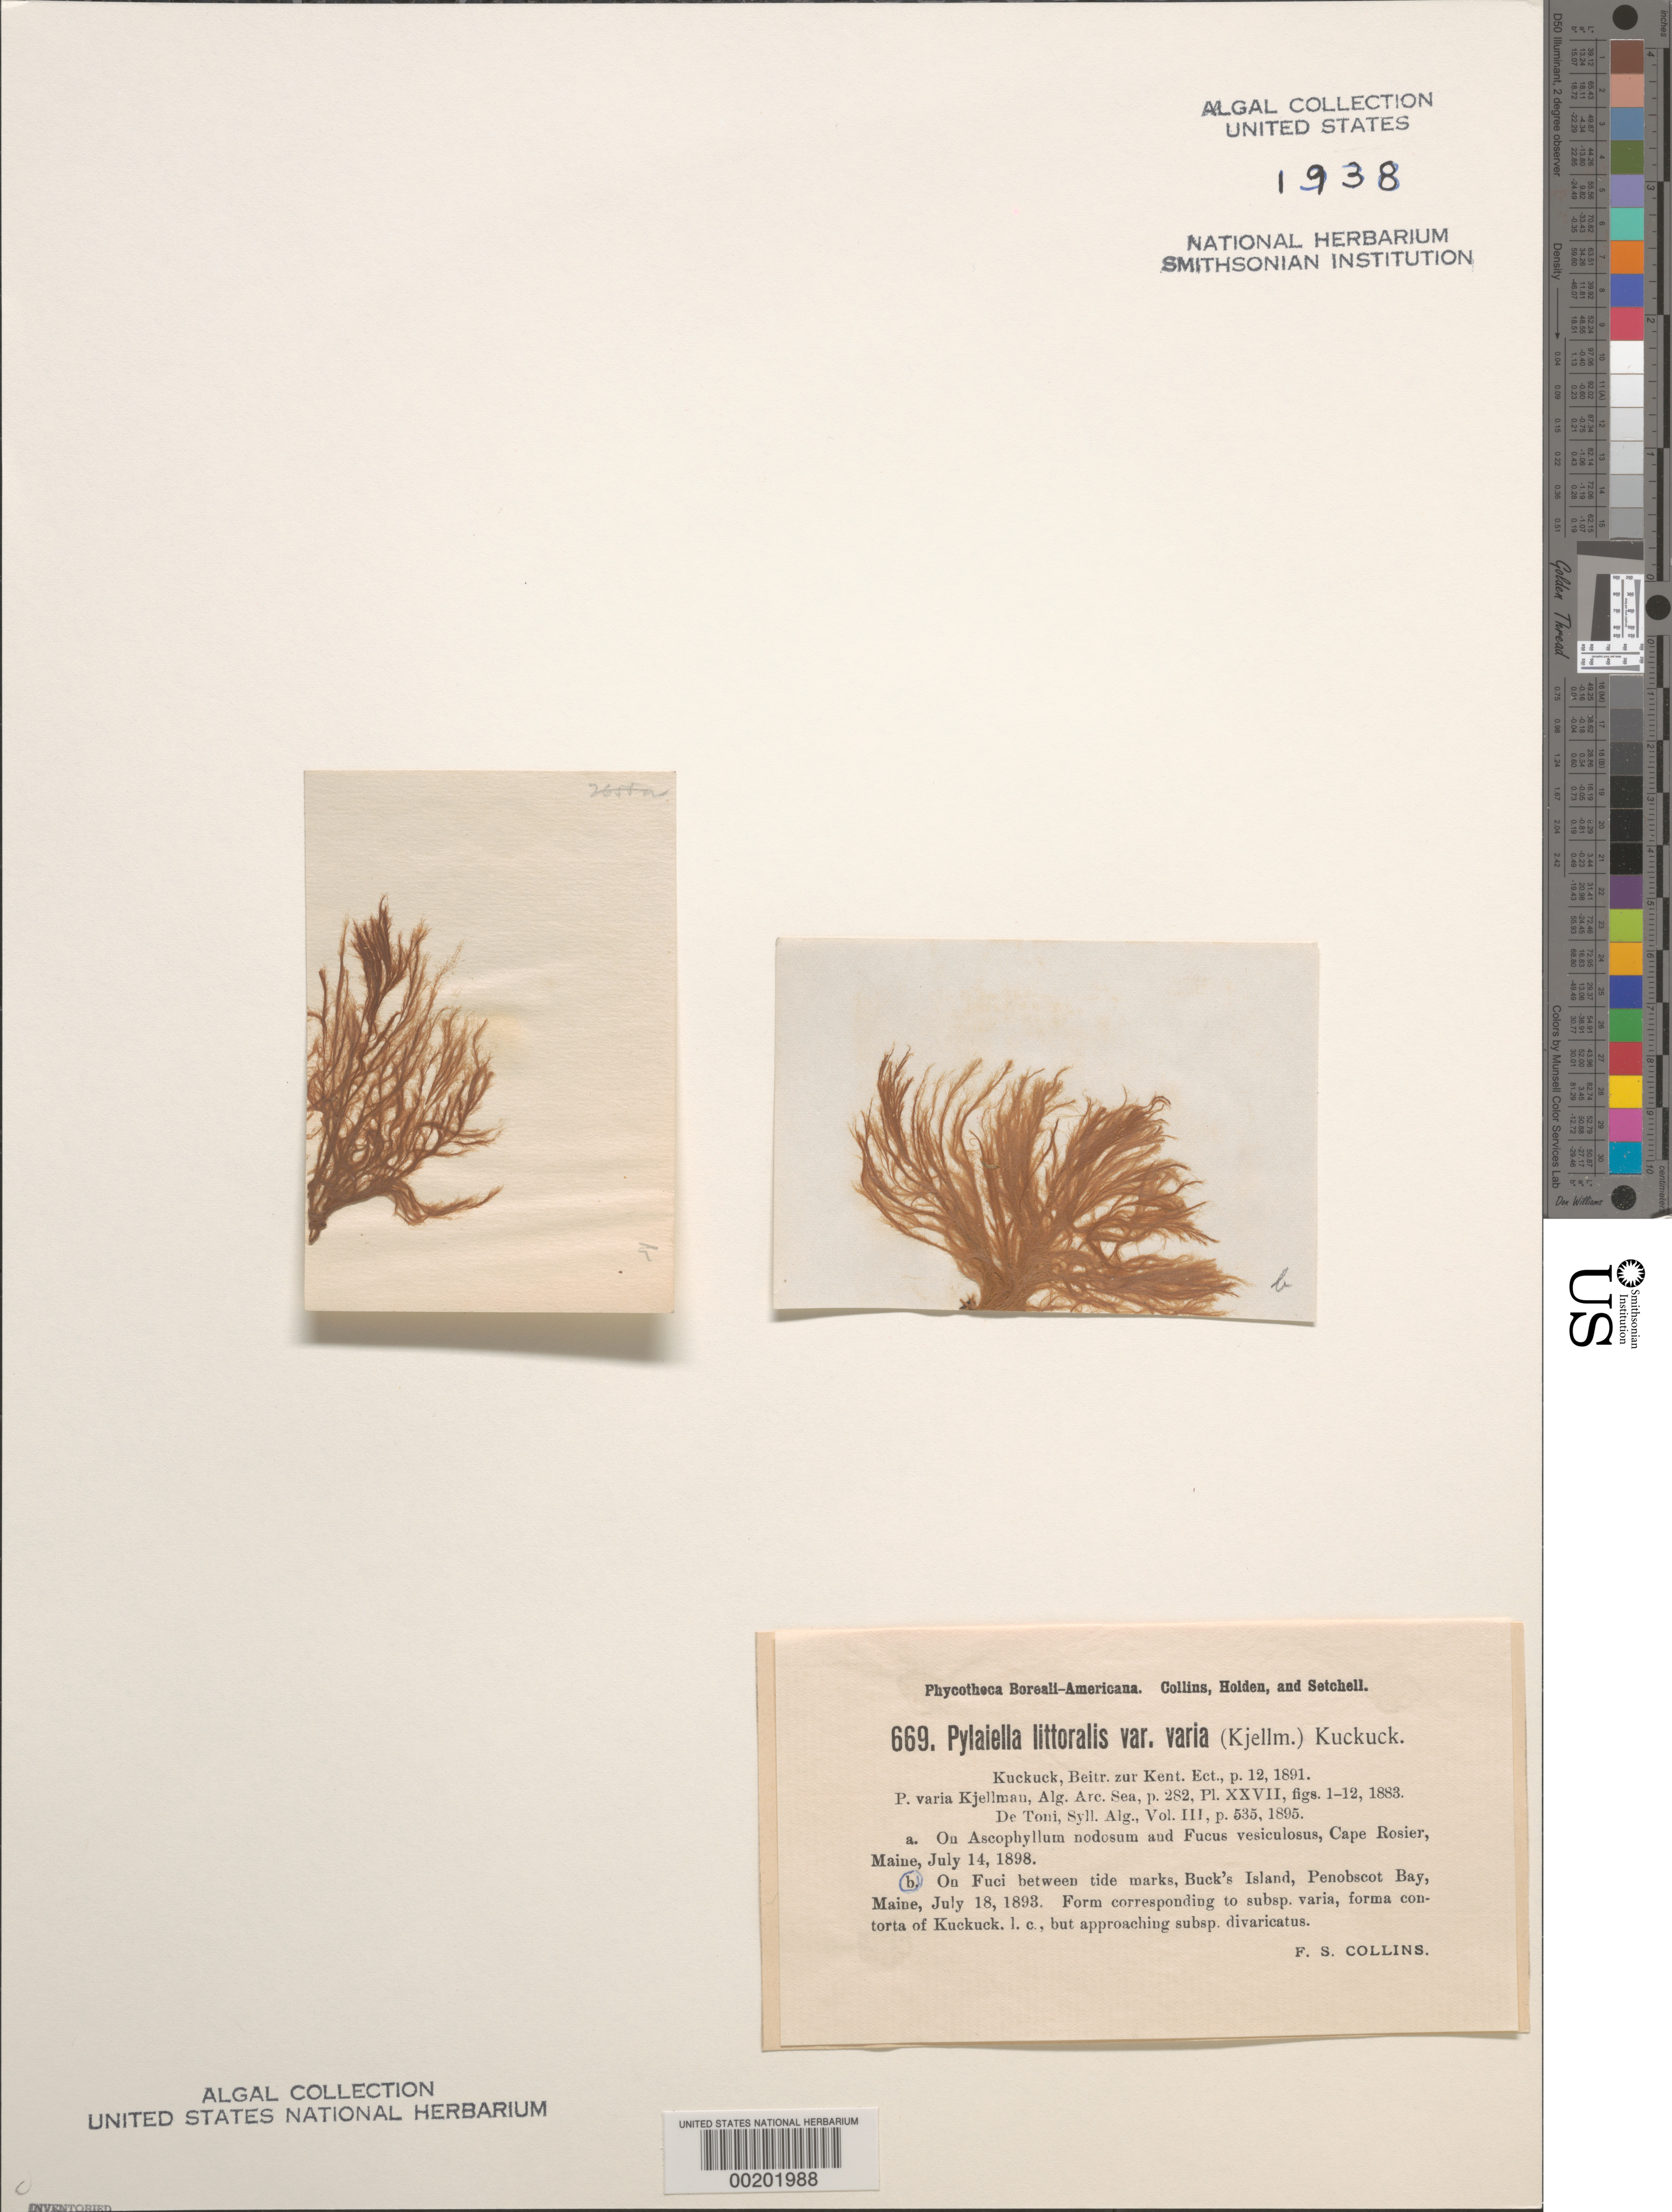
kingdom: Chromista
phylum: Ochrophyta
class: Phaeophyceae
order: Ectocarpales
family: Acinetosporaceae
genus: Pylaiella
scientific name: Pylaiella littoralis var. varia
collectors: F. Collins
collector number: PB-A 669b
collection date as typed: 18 Jul 1893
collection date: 1893-07-18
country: United States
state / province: Maine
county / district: Hancock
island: Buck Island (Bucks Island)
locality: Penobscot Bay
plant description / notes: Collins, Holden & Setchell, Phycotheca Boreali-Americana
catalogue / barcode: US 1938